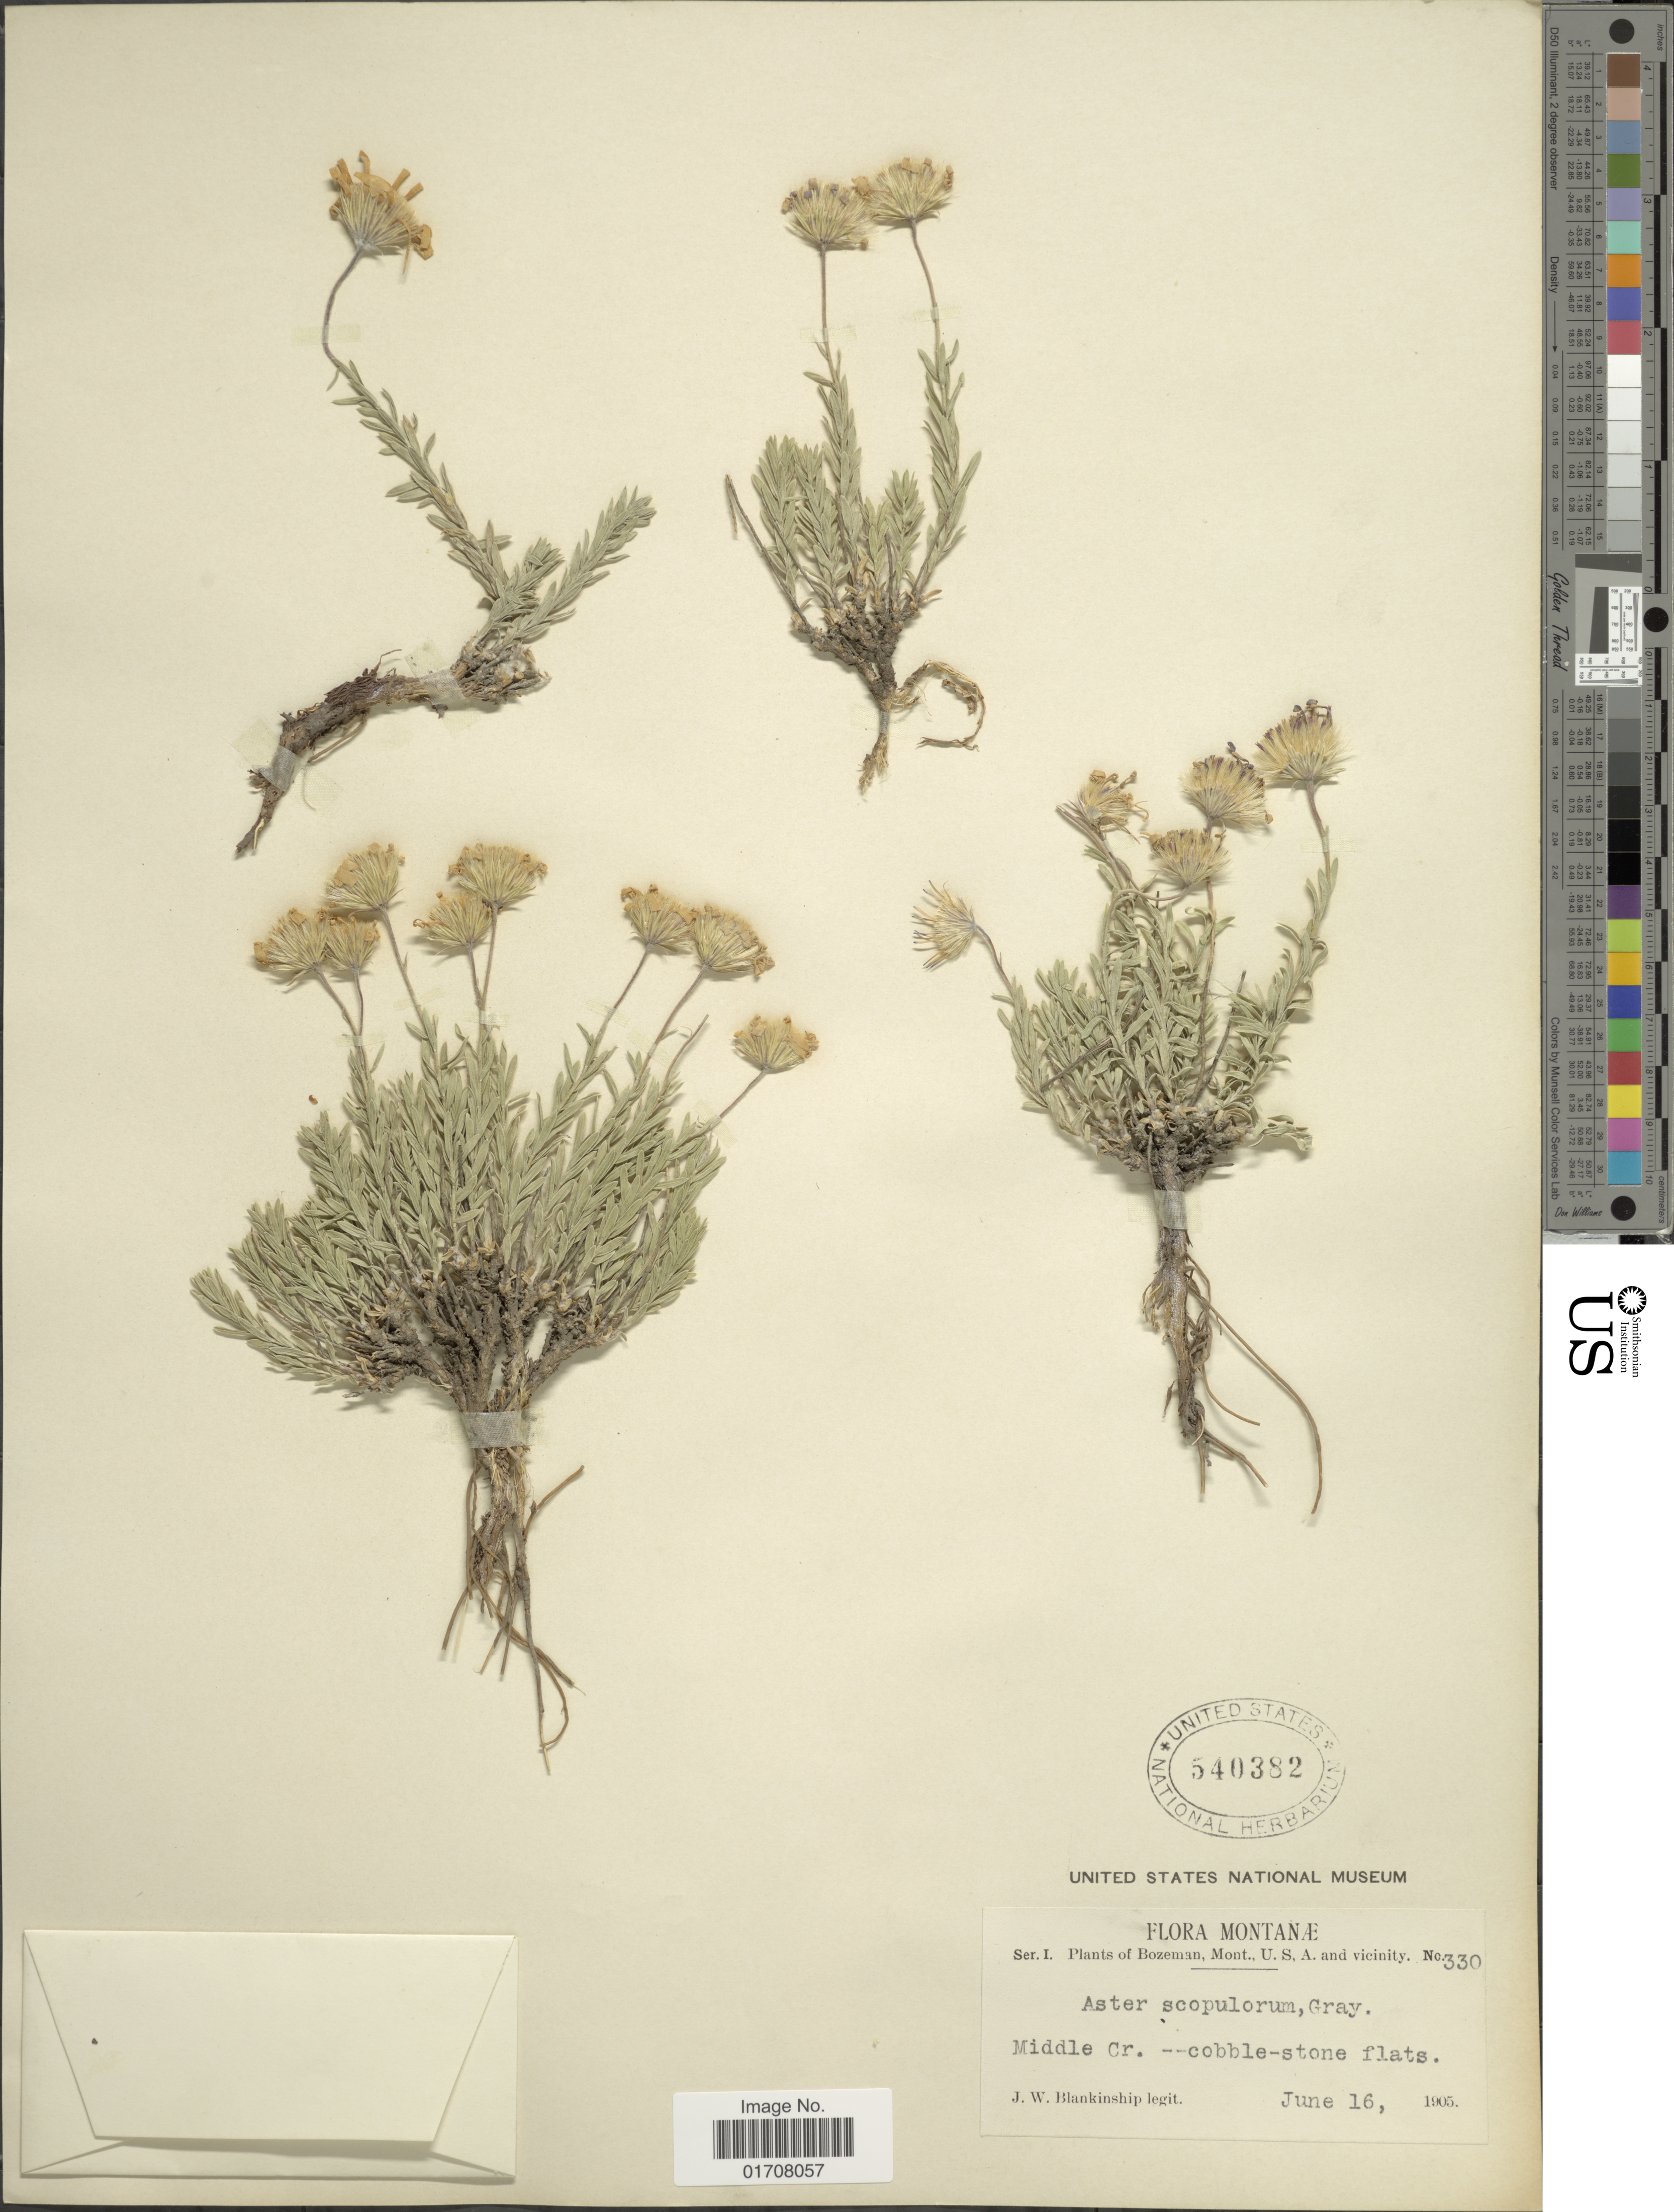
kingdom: Plantae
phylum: Tracheophyta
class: Magnoliopsida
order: Asterales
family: Asteraceae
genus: Ionactis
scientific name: Ionactis alpina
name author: (Nutt.) Greene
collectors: J. W. Blankinship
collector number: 330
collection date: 1905-06-16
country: United States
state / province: Montana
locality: Mont. U.S.A and vicinity , Middle Cr. -- cobble-stone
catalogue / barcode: US 540382